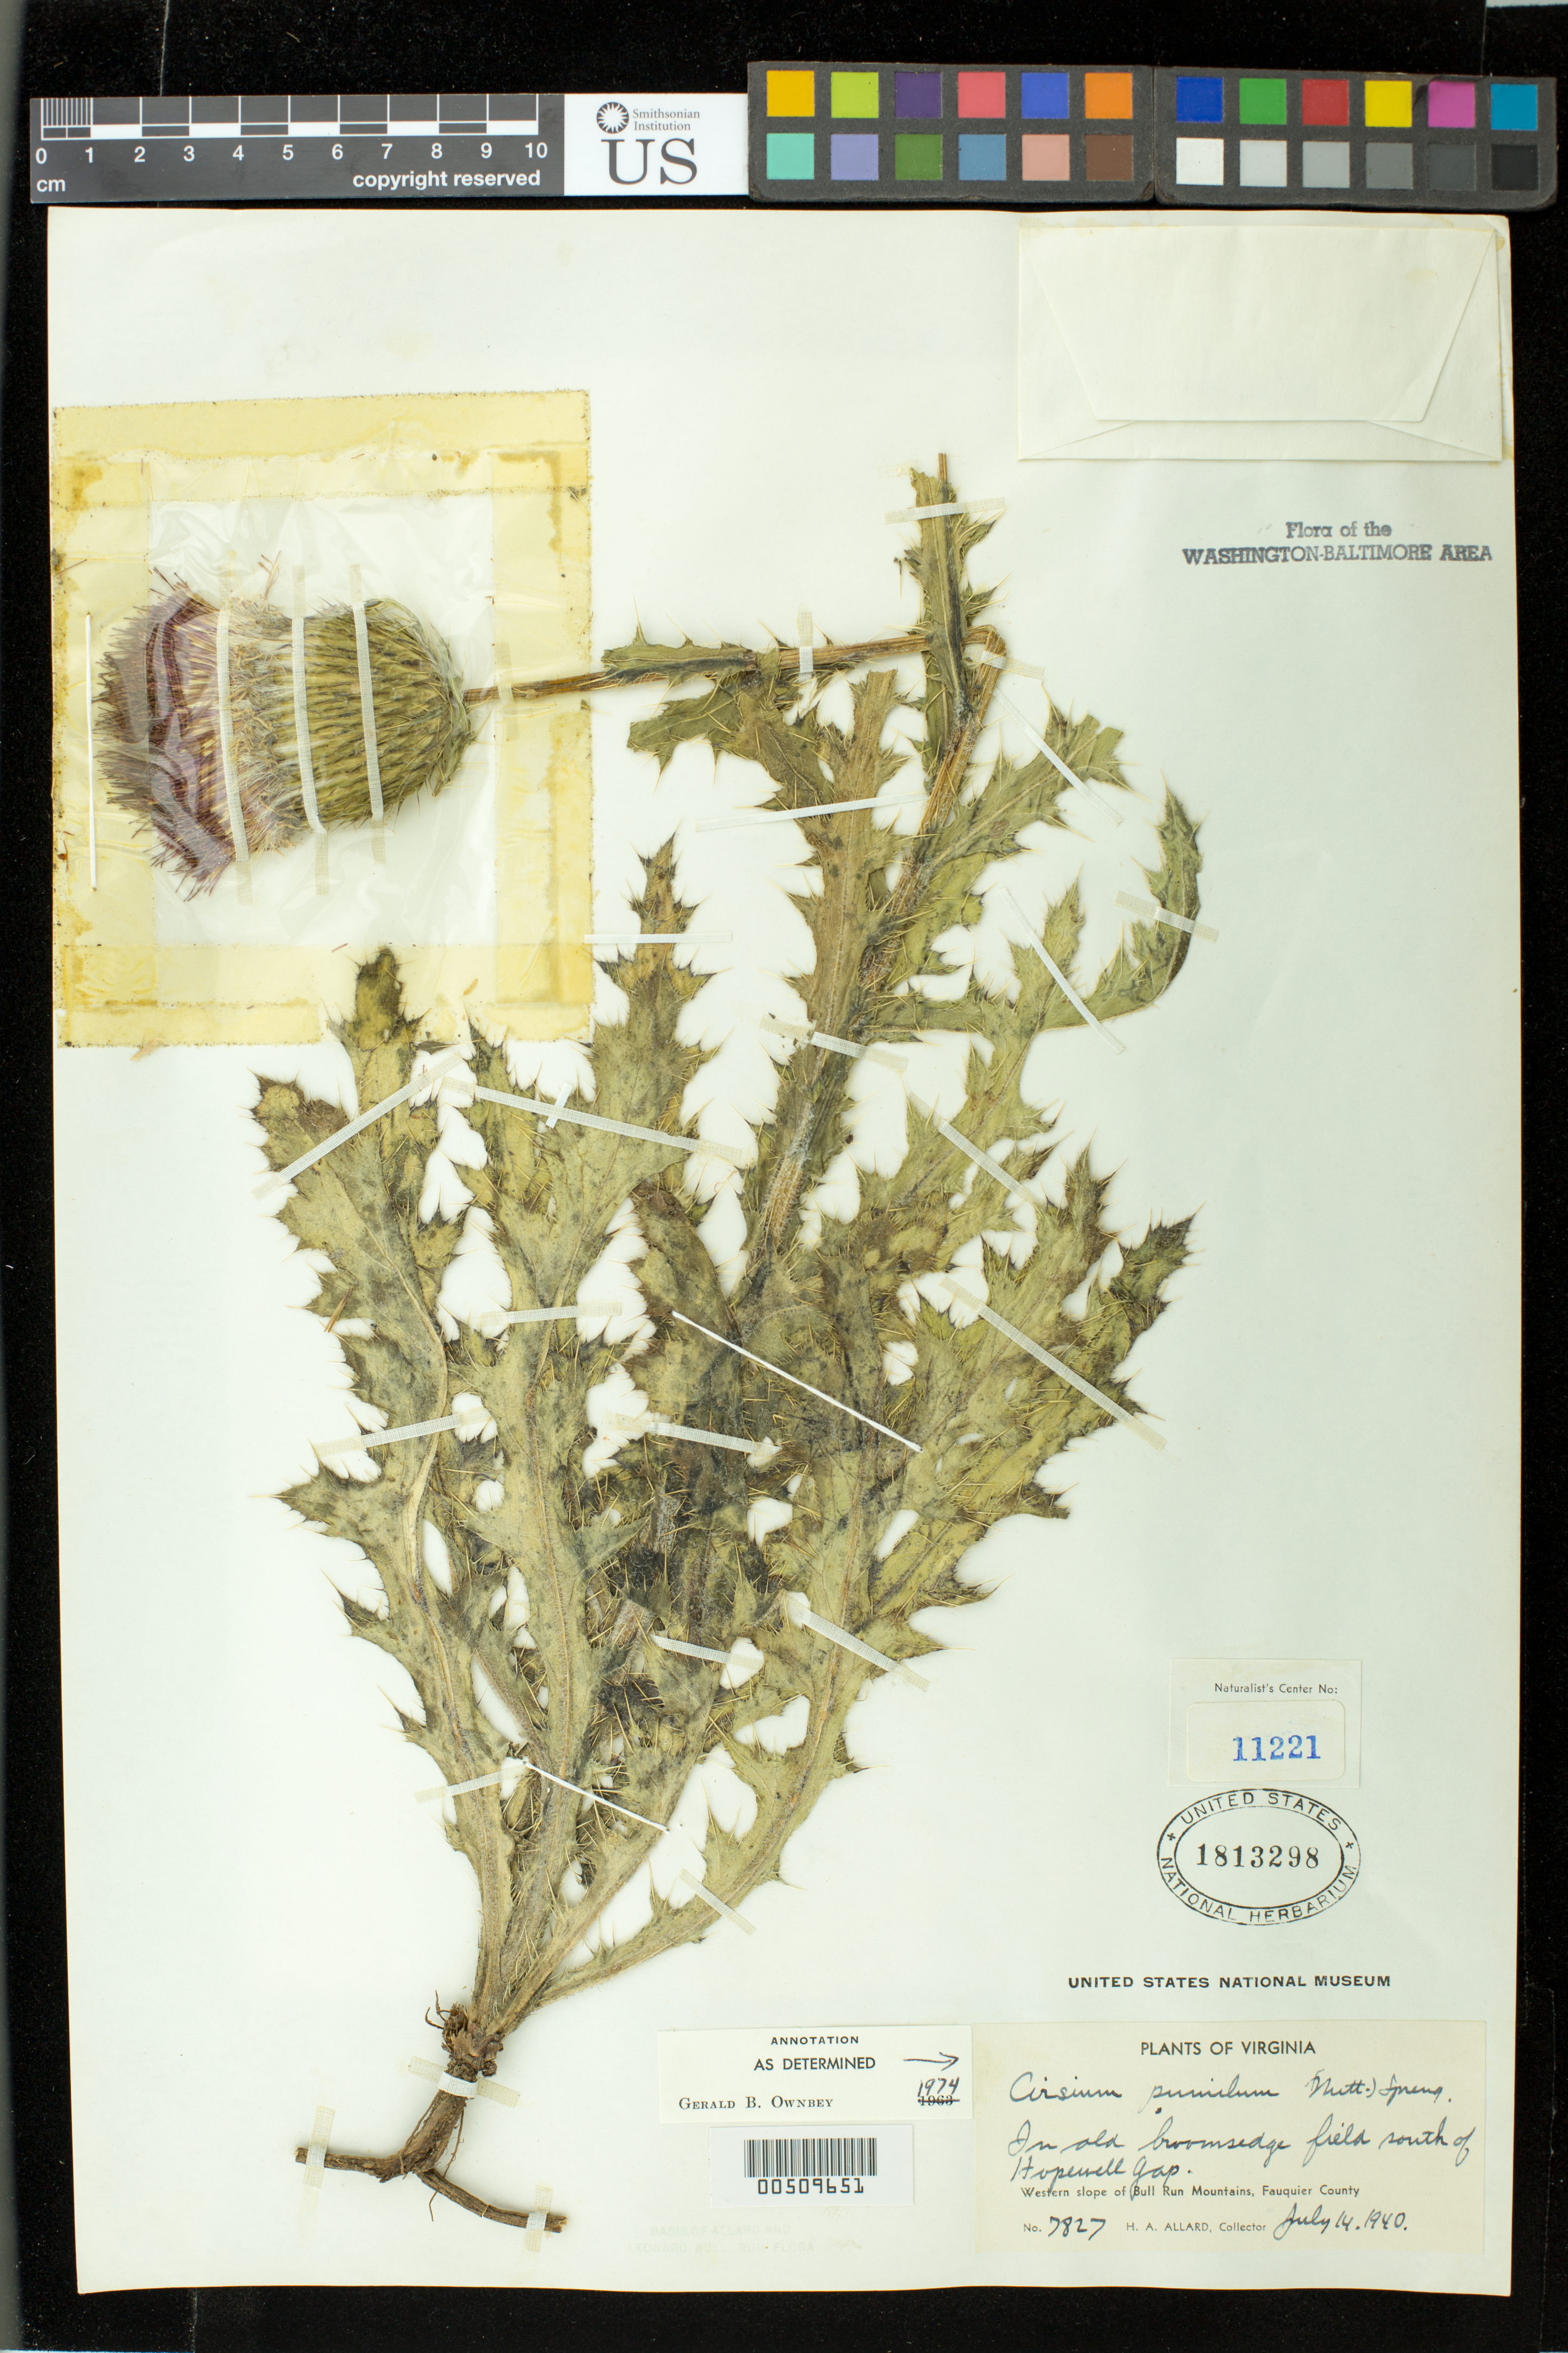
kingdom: Plantae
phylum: Tracheophyta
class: Magnoliopsida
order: Asterales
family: Asteraceae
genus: Cirsium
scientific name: Cirsium pumilum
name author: (Nutt.) Spreng.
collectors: H. A. Allard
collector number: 7827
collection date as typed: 14 Jul 1940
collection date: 1940-07-14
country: United States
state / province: Virginia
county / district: Fauquier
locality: Bull Run Mts., S of Hopewell Gap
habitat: in old broomsedge field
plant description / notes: Specimens returned from Naturalist Center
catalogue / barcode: US 1813298